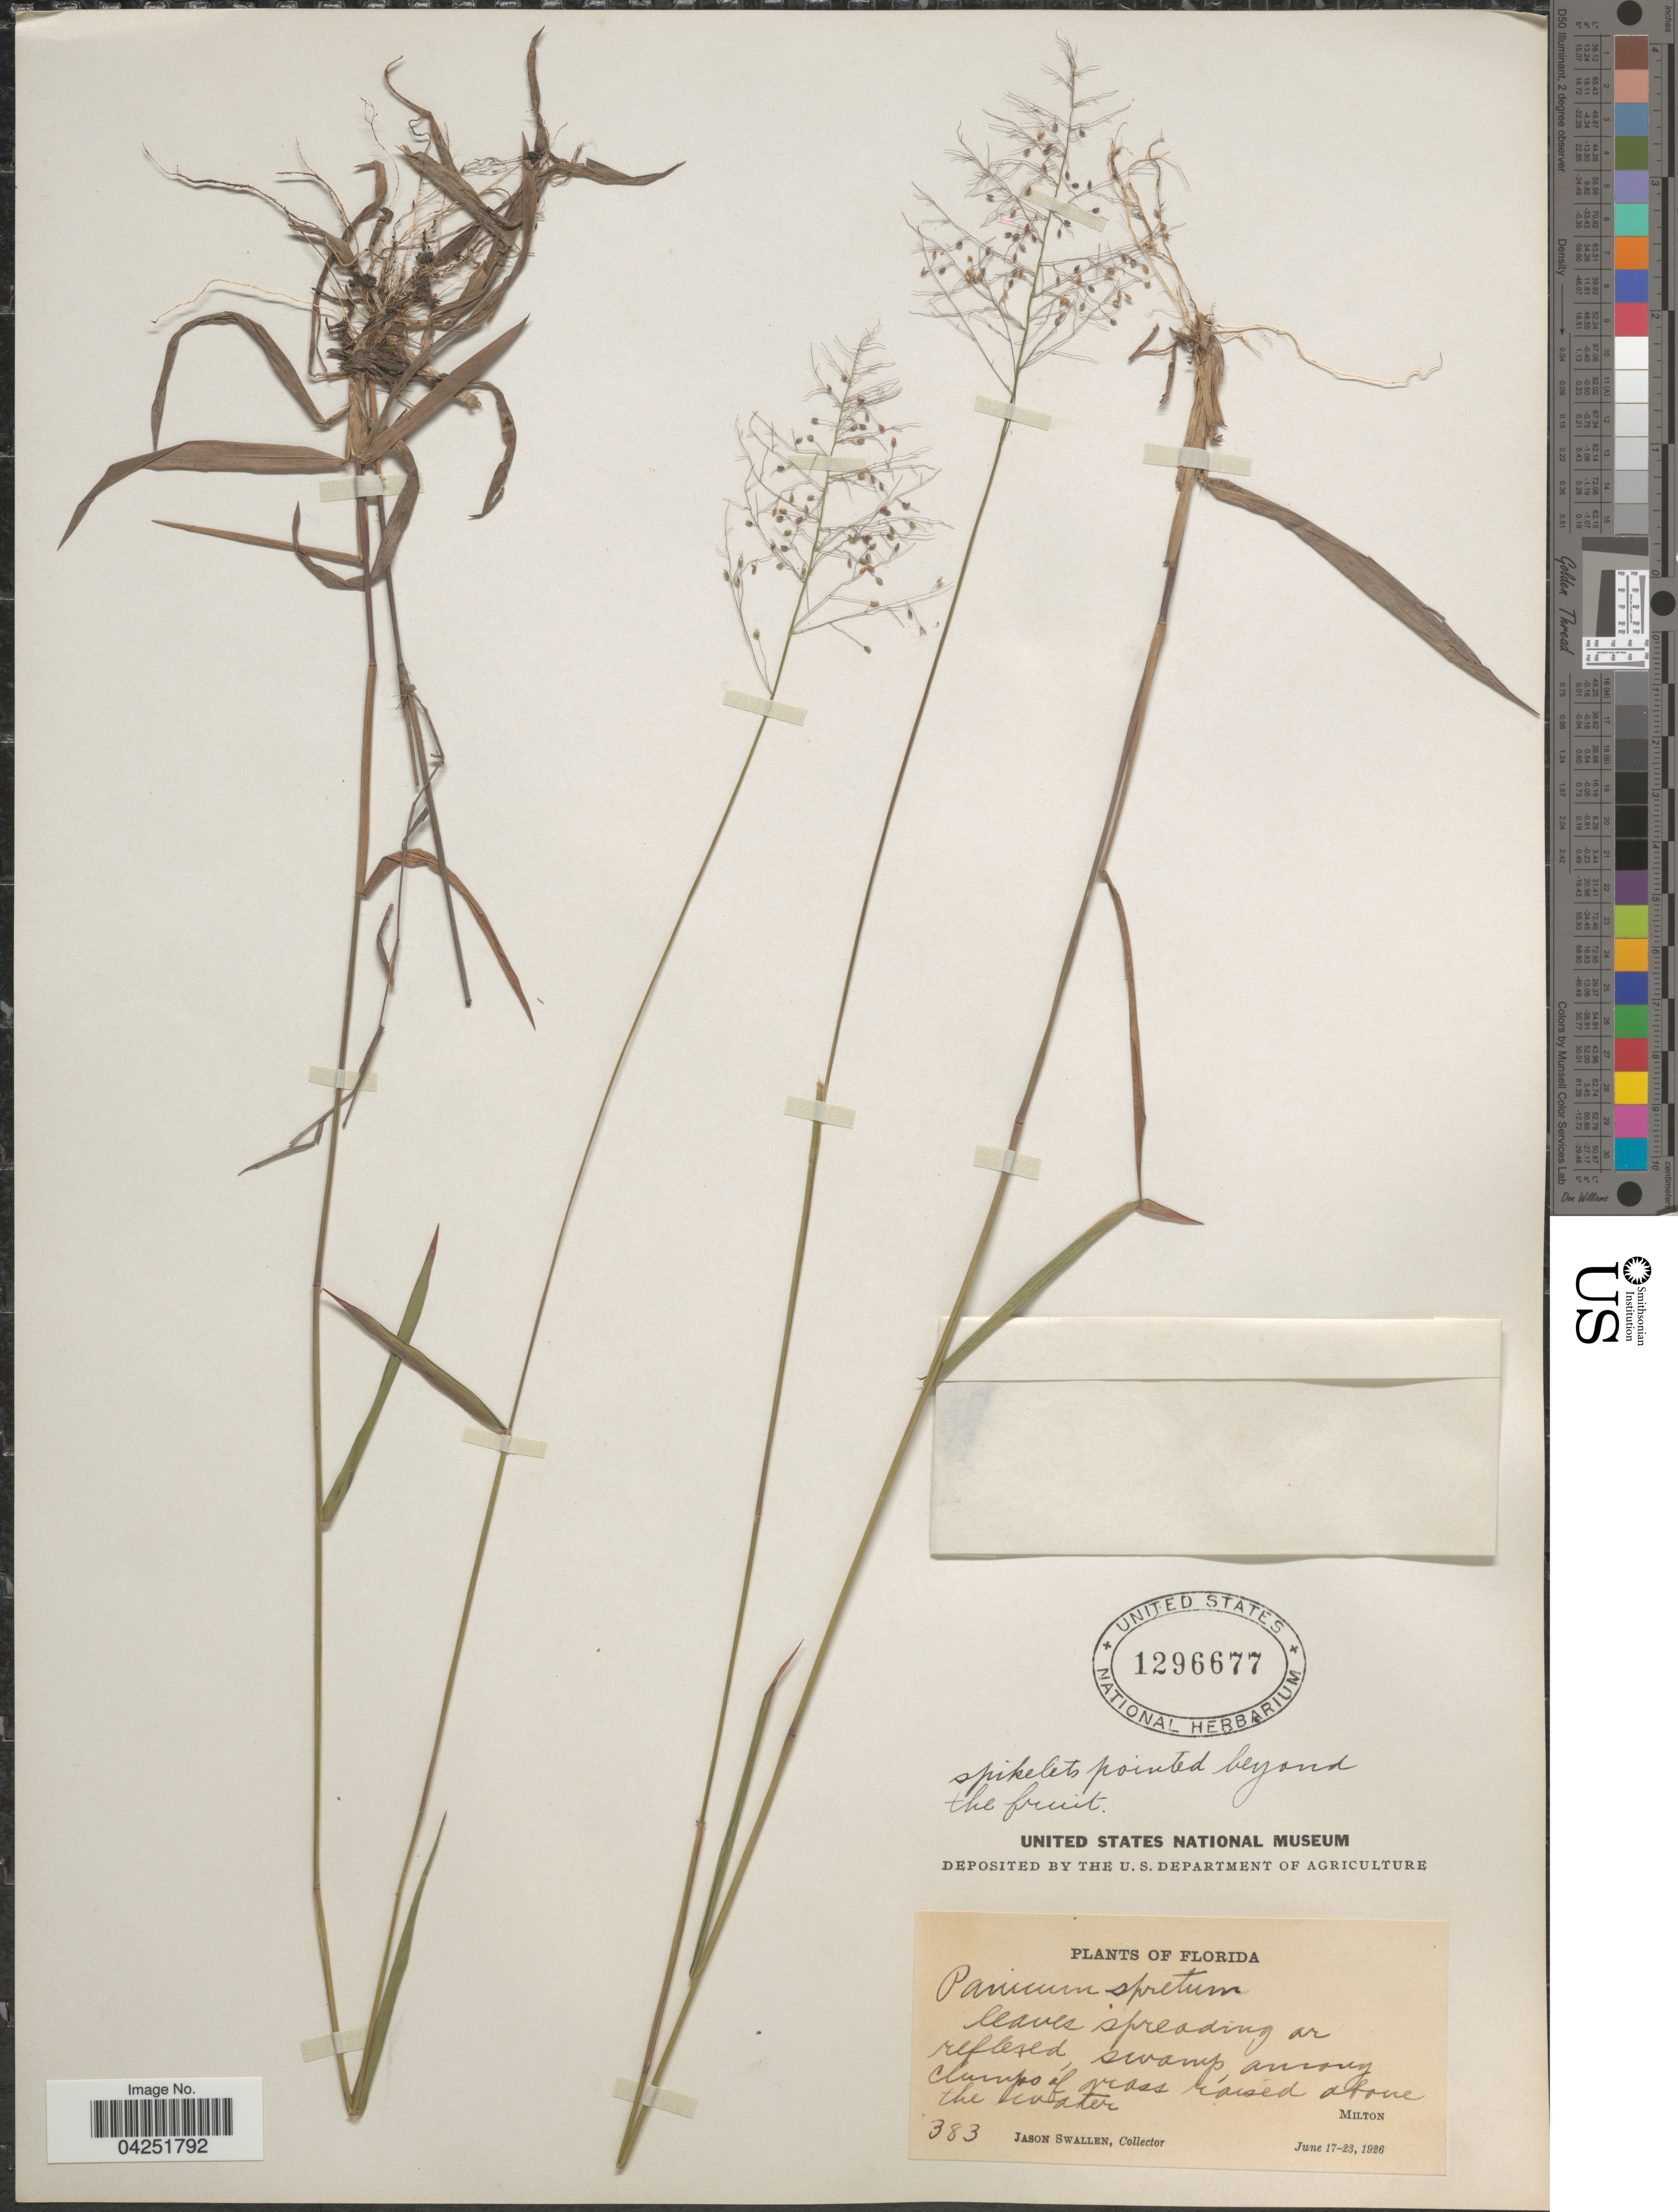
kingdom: Plantae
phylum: Tracheophyta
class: Liliopsida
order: Poales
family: Poaceae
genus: Dichanthelium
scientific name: Dichanthelium acuminatum var. densiflorum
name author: (Rand & Redfield) Gould & C.A. Clark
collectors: J. R. Swallen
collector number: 383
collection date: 1926-06-17/1926-06-23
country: United States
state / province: Florida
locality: Milton.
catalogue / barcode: US 1296677